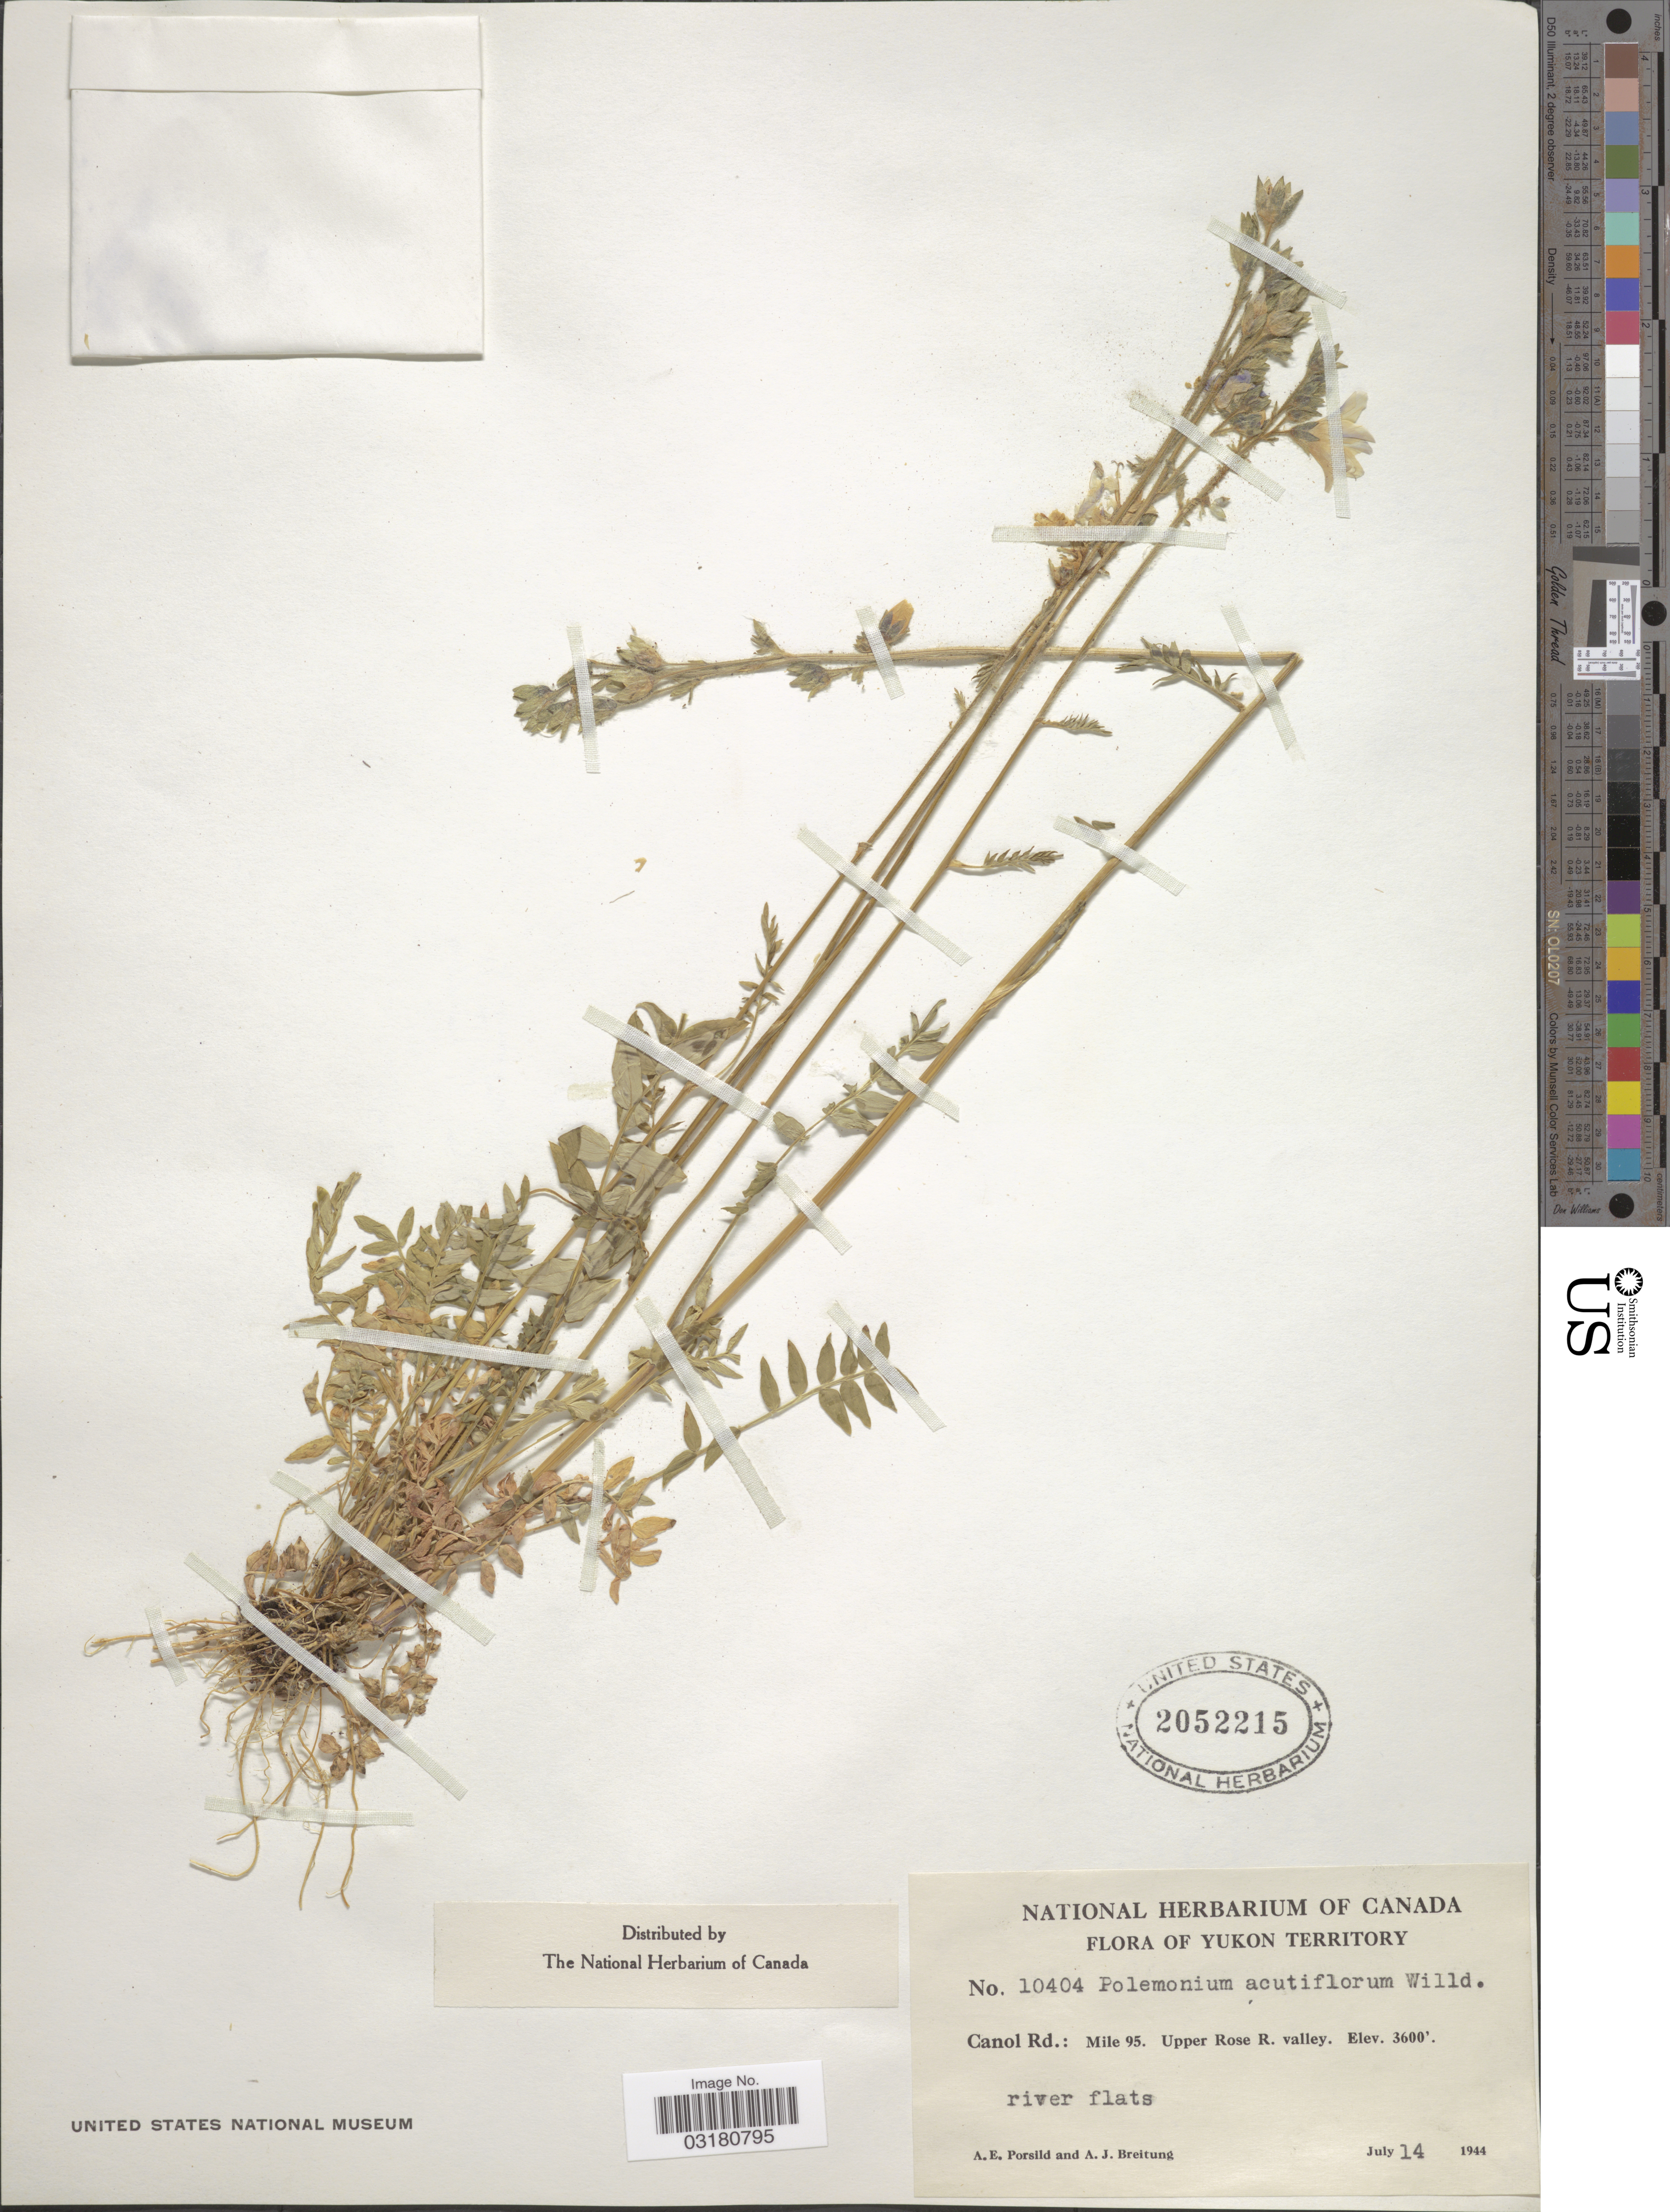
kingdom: Plantae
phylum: Tracheophyta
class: Magnoliopsida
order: Ericales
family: Polemoniaceae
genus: Polemonium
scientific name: Polemonium acutiflorum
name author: Willd. ex Roem. & Schult.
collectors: A. E. Porsild & A. Breitung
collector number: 10404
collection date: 1944-07-14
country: Canada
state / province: Yukon Territory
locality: Canol Rd.: Mile 95. Upper Rose R. valley.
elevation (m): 1097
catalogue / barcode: US 2052215